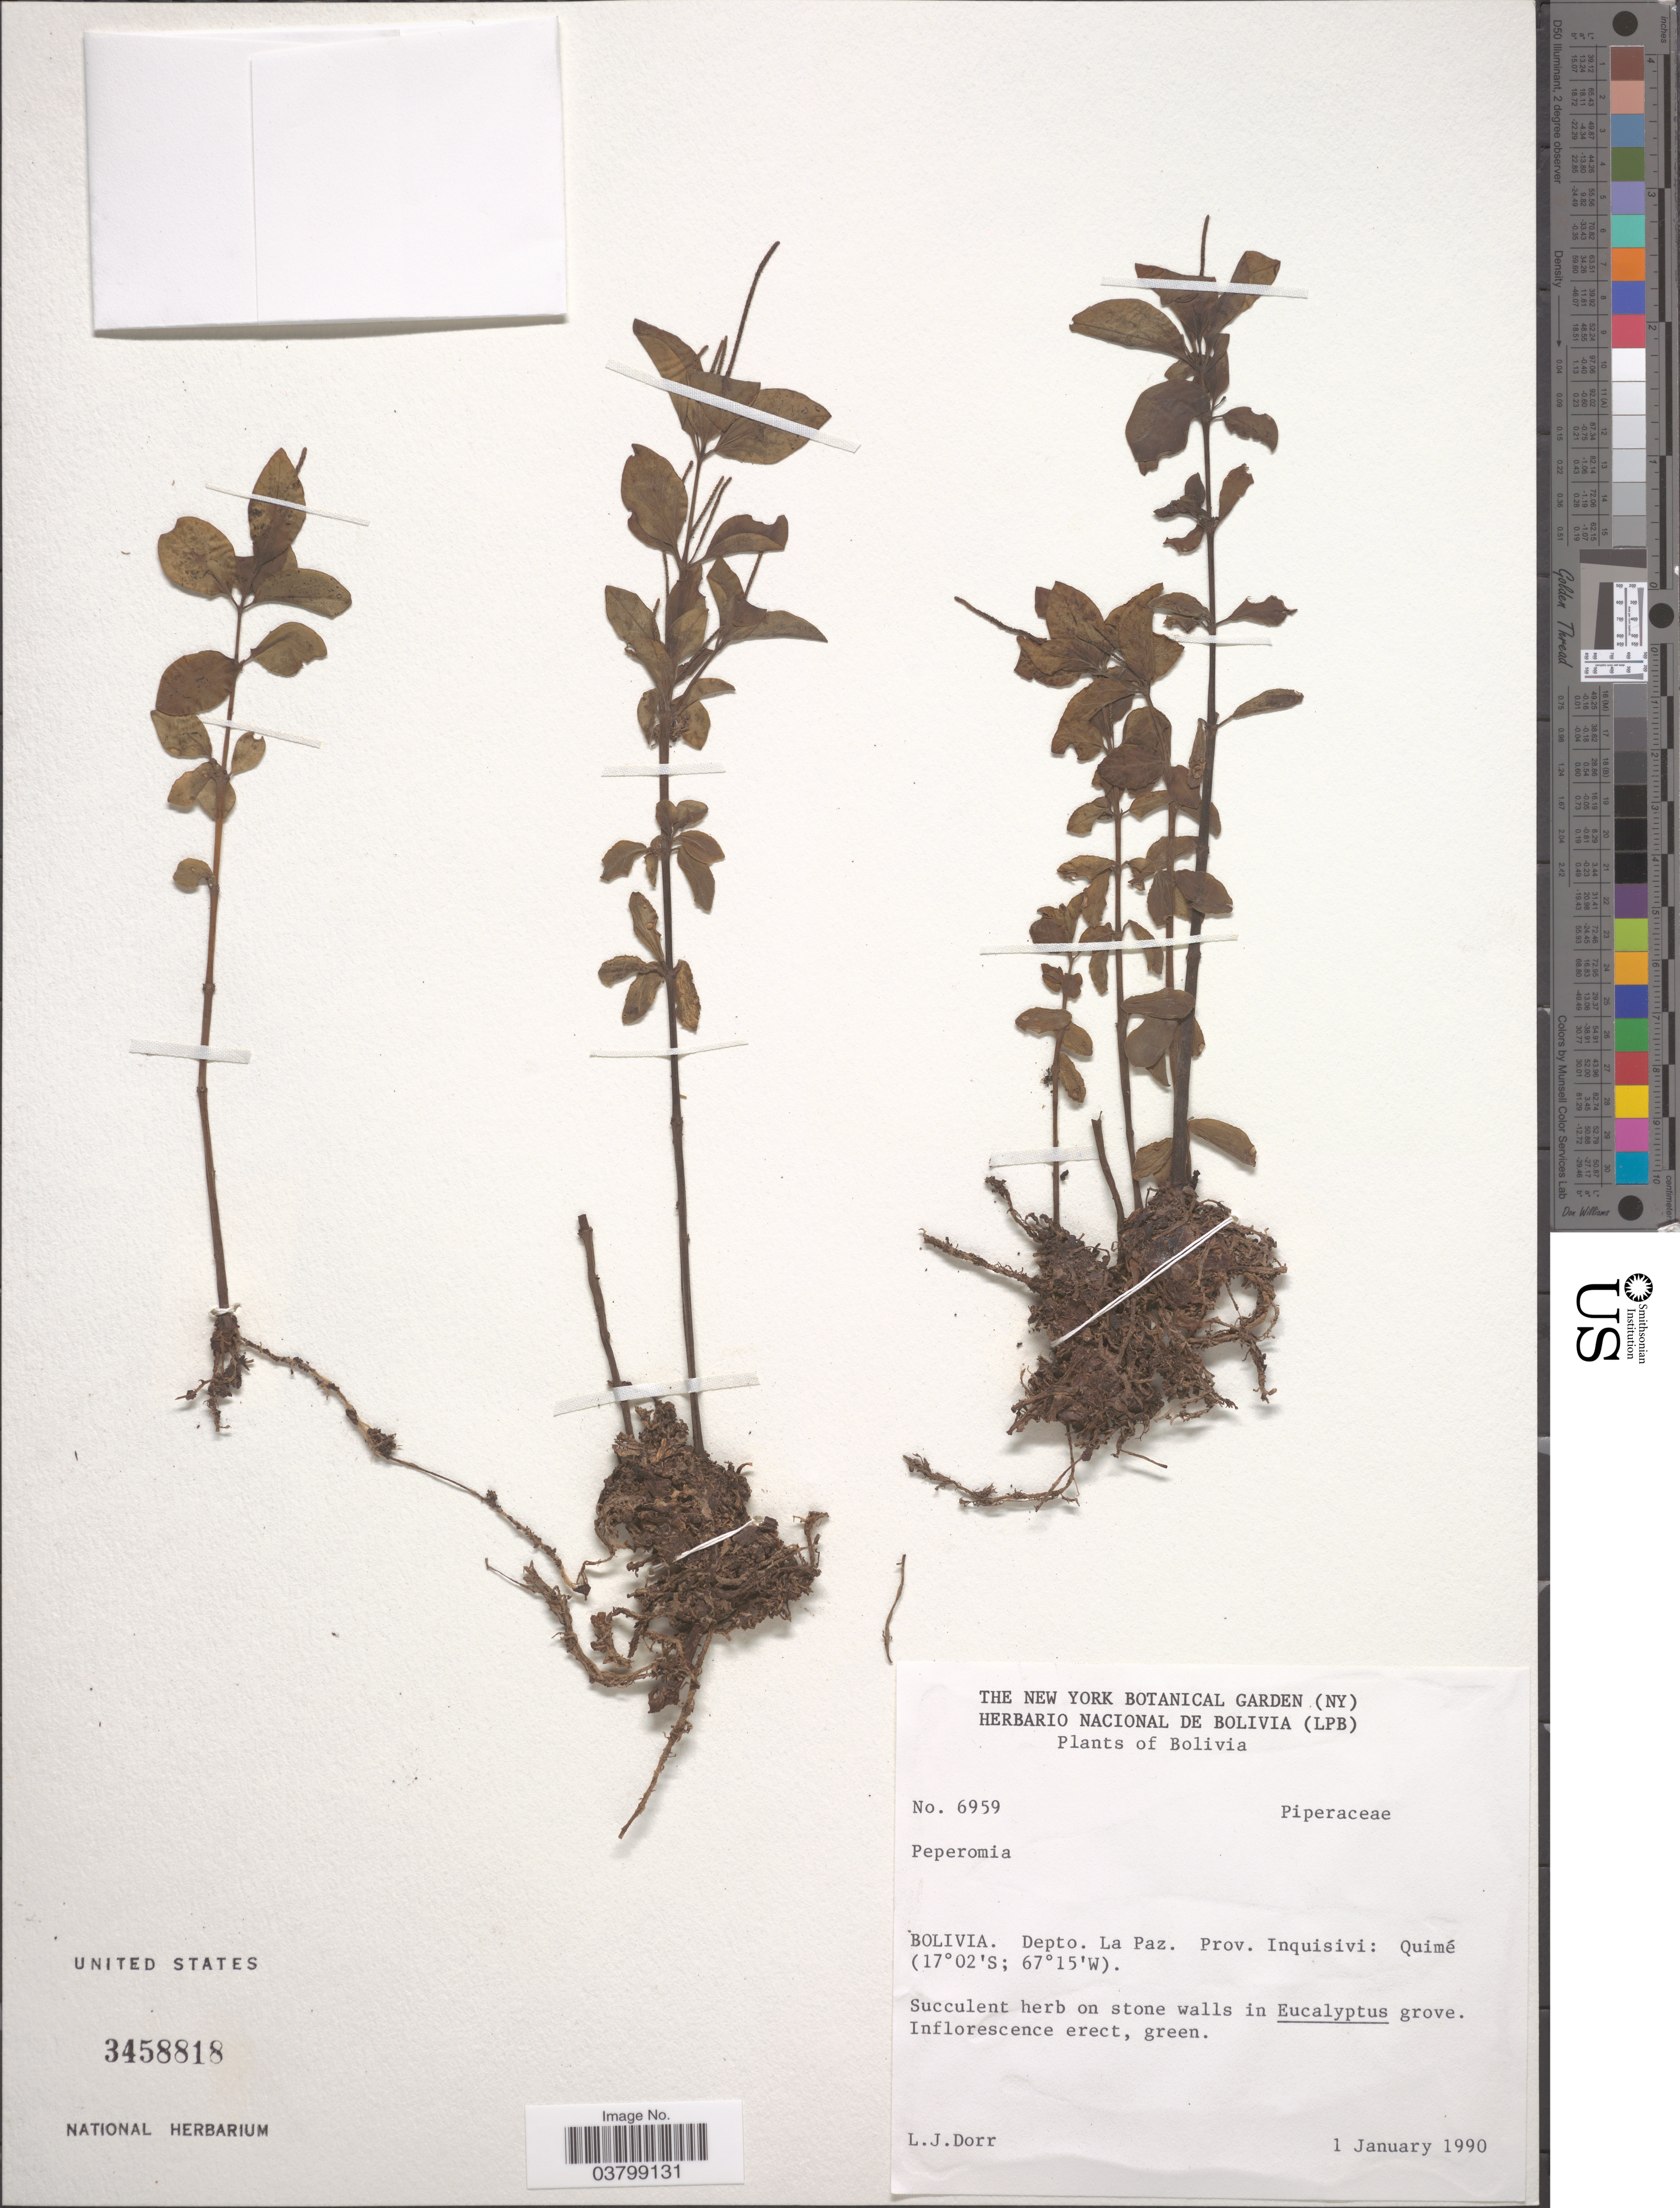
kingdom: Plantae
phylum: Tracheophyta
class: Magnoliopsida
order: Piperales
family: Piperaceae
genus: Peperomia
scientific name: Peperomia sp.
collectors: L. J. Dorr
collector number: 6959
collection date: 1990-01-01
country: Bolivia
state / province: La Paz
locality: Depto. La Paz. Prov. Inquisivi: Quimé.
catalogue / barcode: US 3458818